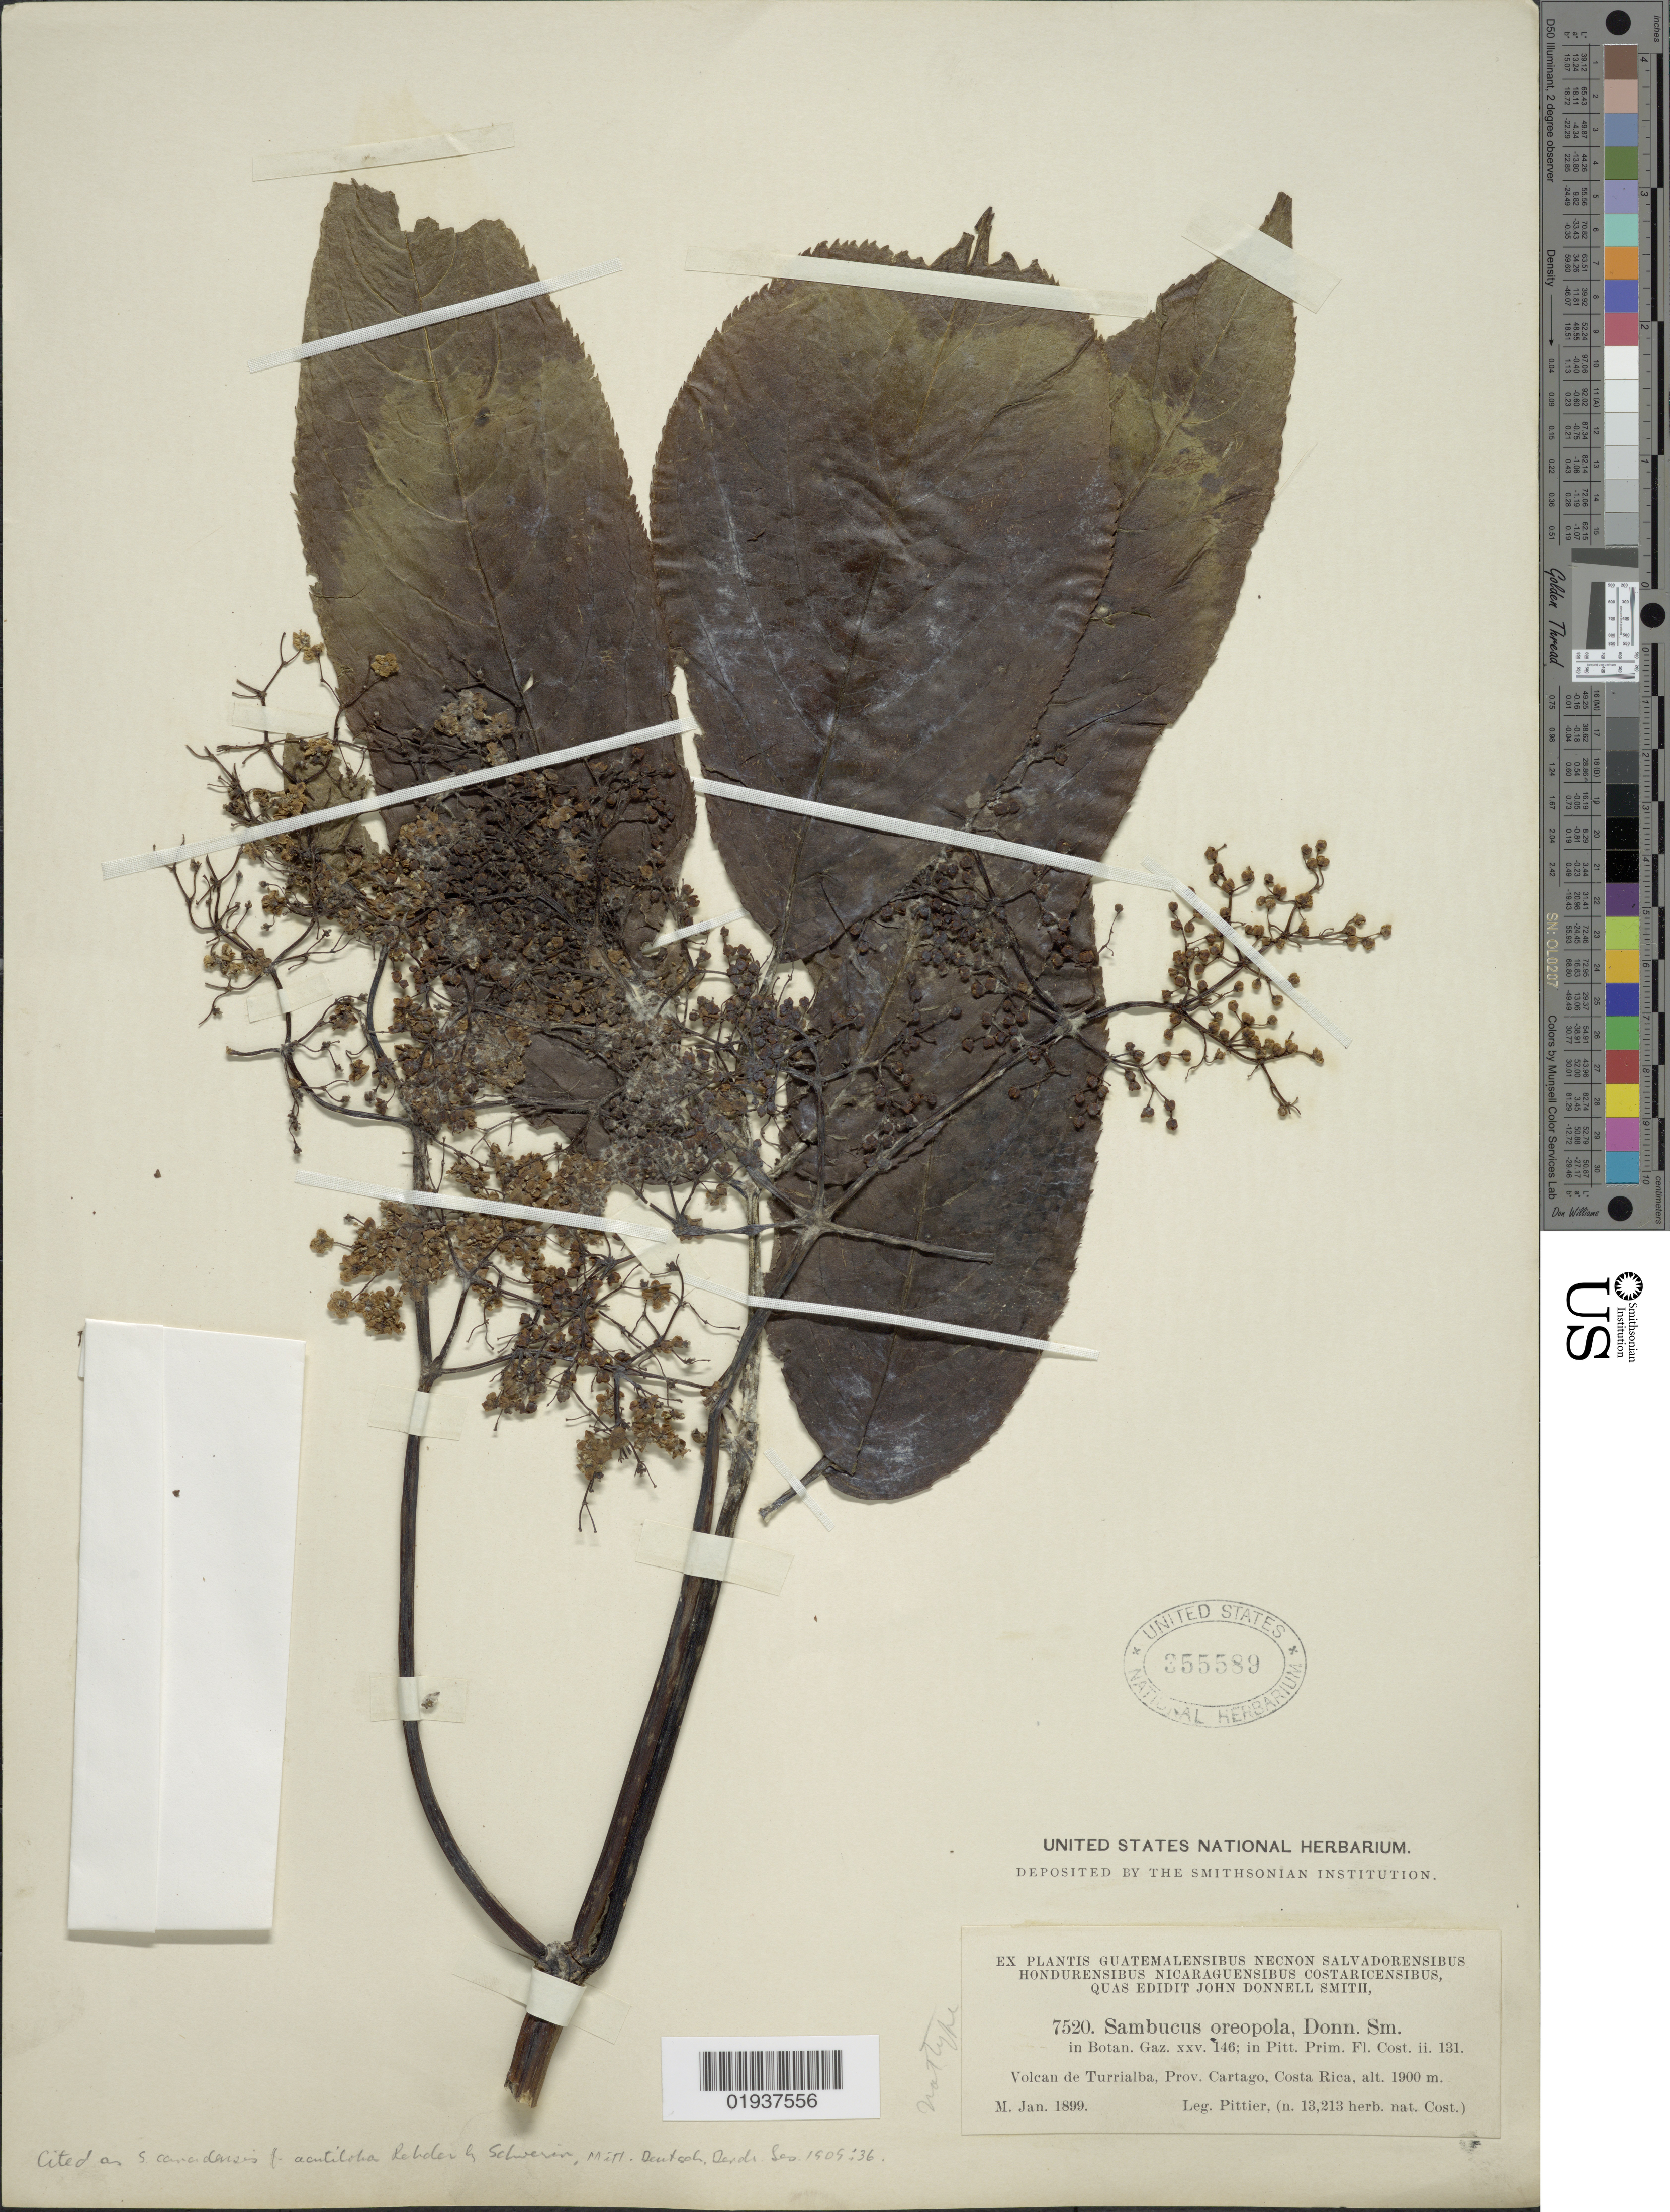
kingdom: Plantae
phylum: Tracheophyta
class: Magnoliopsida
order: Dipsacales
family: Viburnaceae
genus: Sambucus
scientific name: Sambucus canadensis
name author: L.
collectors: Pittier, --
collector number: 7520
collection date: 1899-01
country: Costa Rica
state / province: Cartago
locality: Volcan de Turrialba.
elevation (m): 1900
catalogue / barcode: US 355589